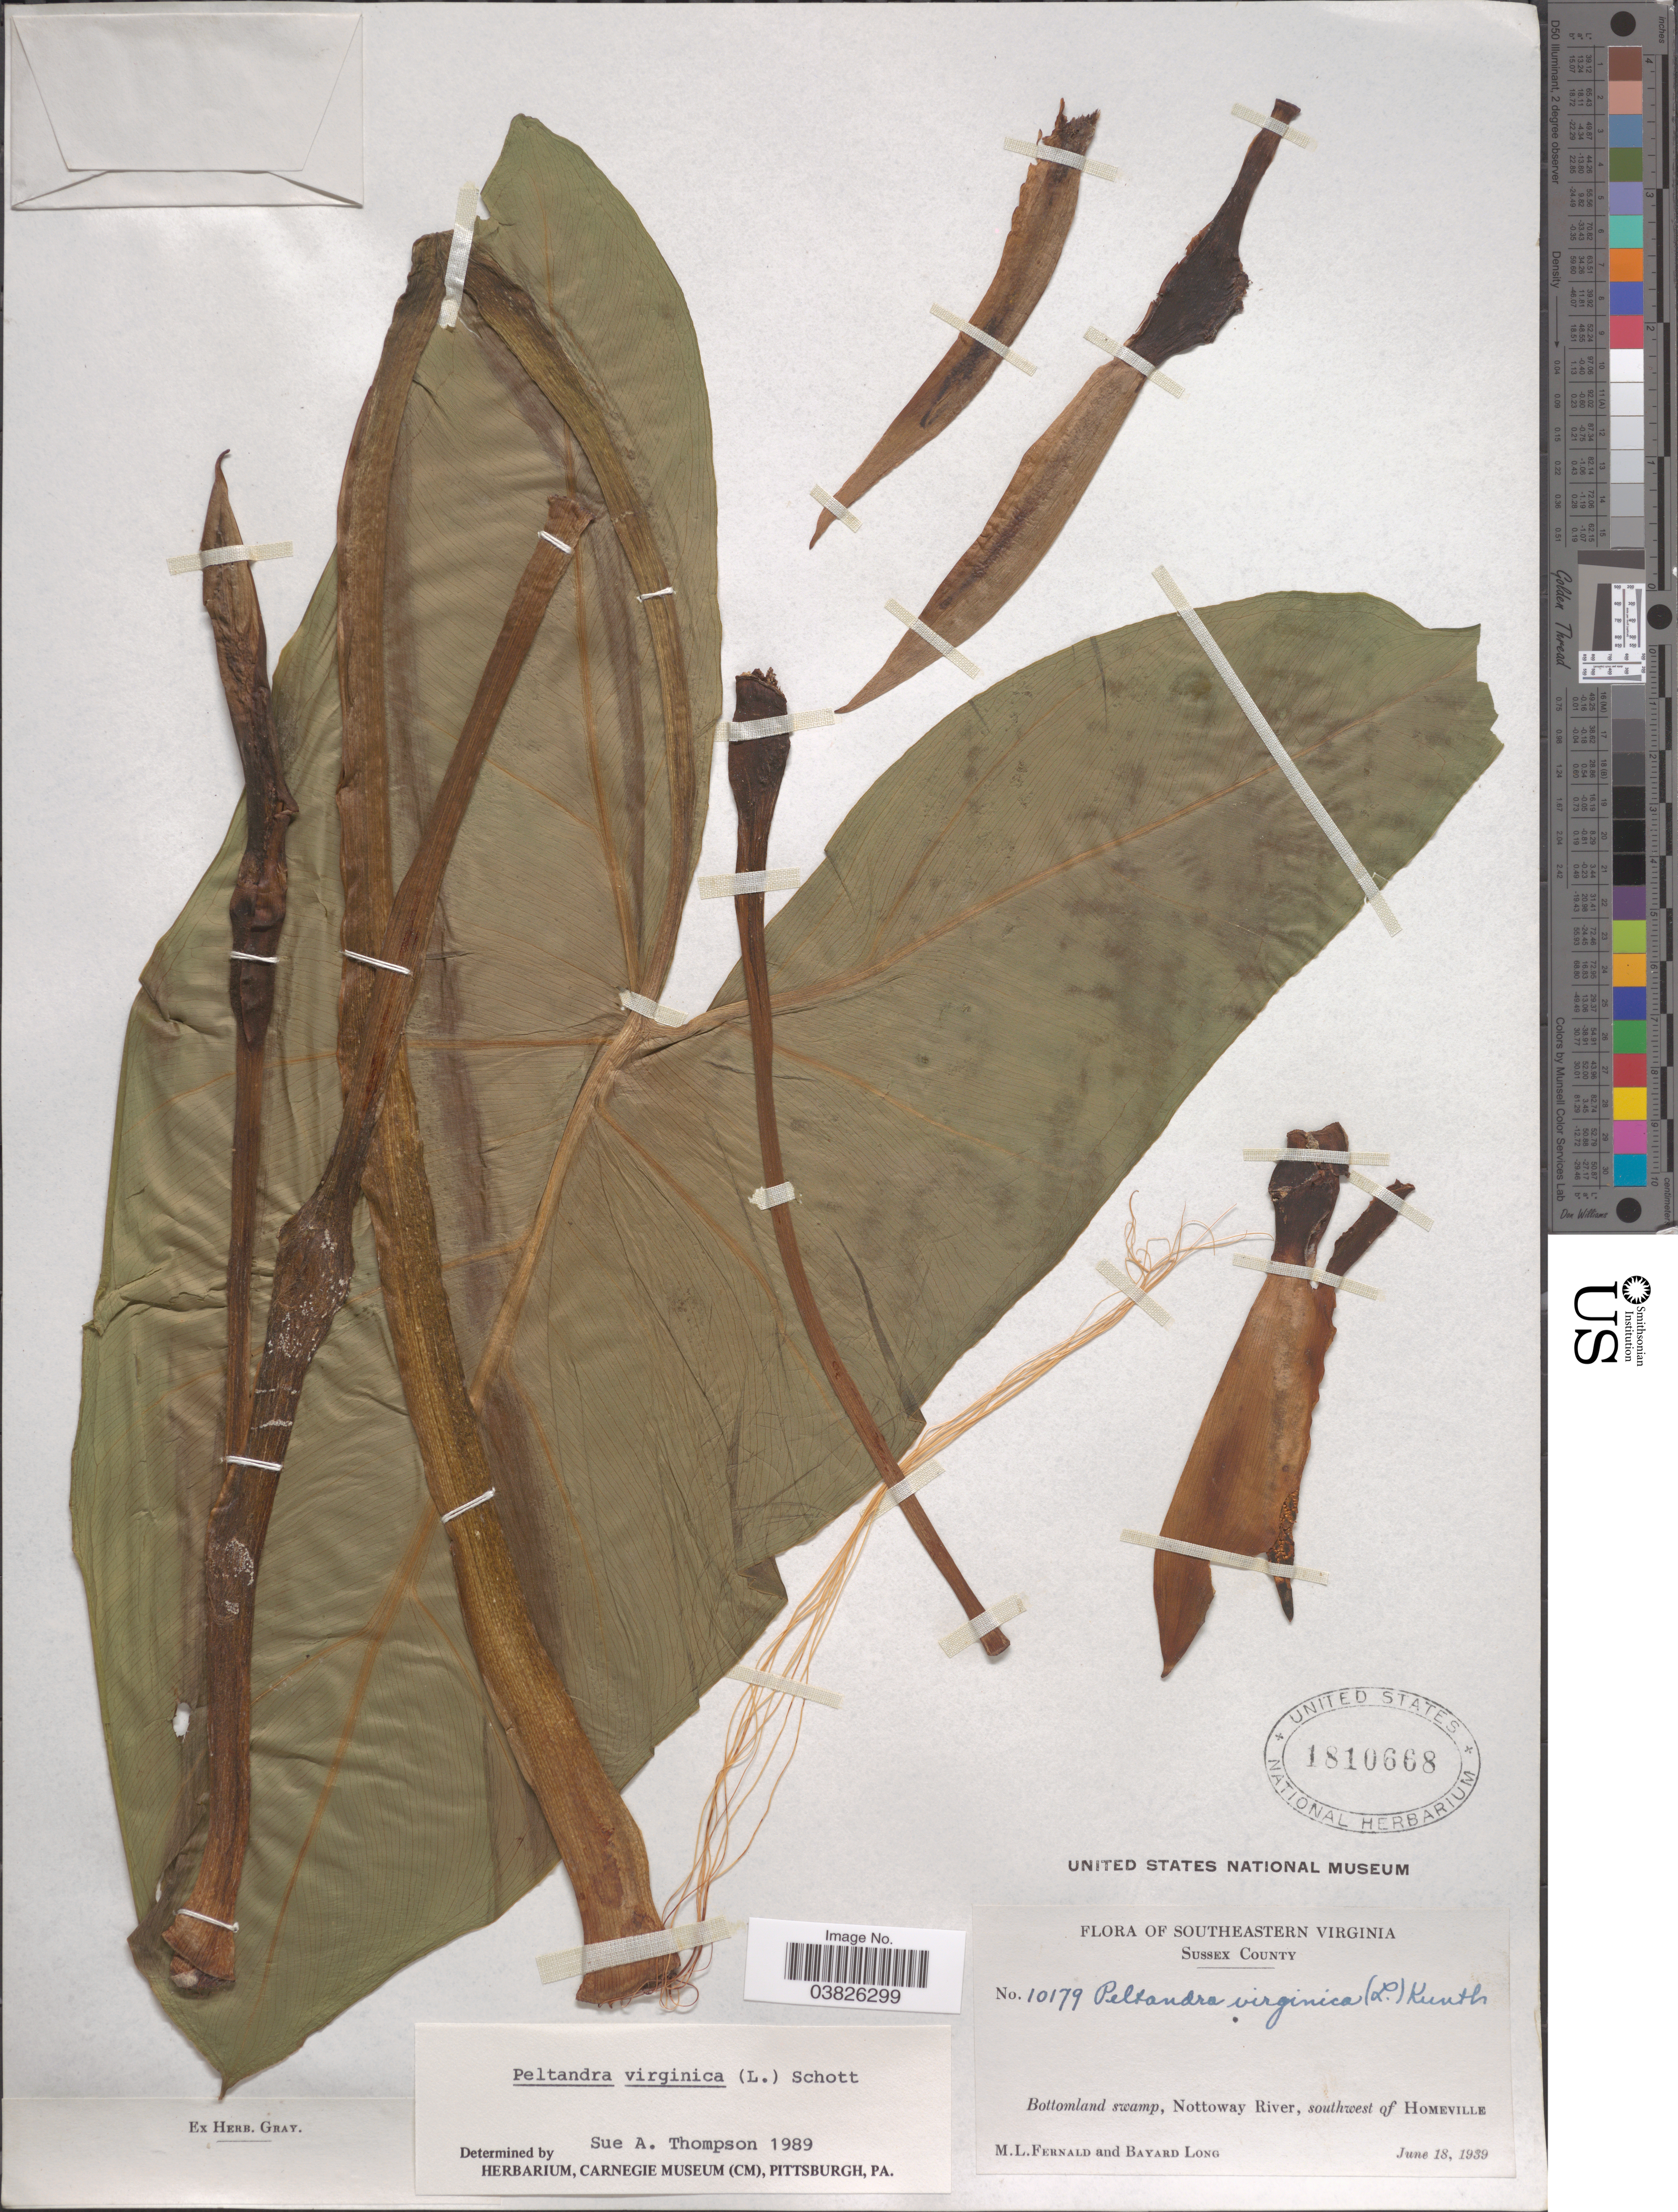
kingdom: Plantae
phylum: Tracheophyta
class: Liliopsida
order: Alismatales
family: Araceae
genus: Peltandra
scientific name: Peltandra virginica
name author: (L.) Schott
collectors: M. L. Fernald & B. Long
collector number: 10179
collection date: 1939-06-18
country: United States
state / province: Virginia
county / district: Sussex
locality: Southeastern Virginia. Sussex County. Bottomland swamp, Nottoway River, southwest of Homeville.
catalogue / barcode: US 1810668